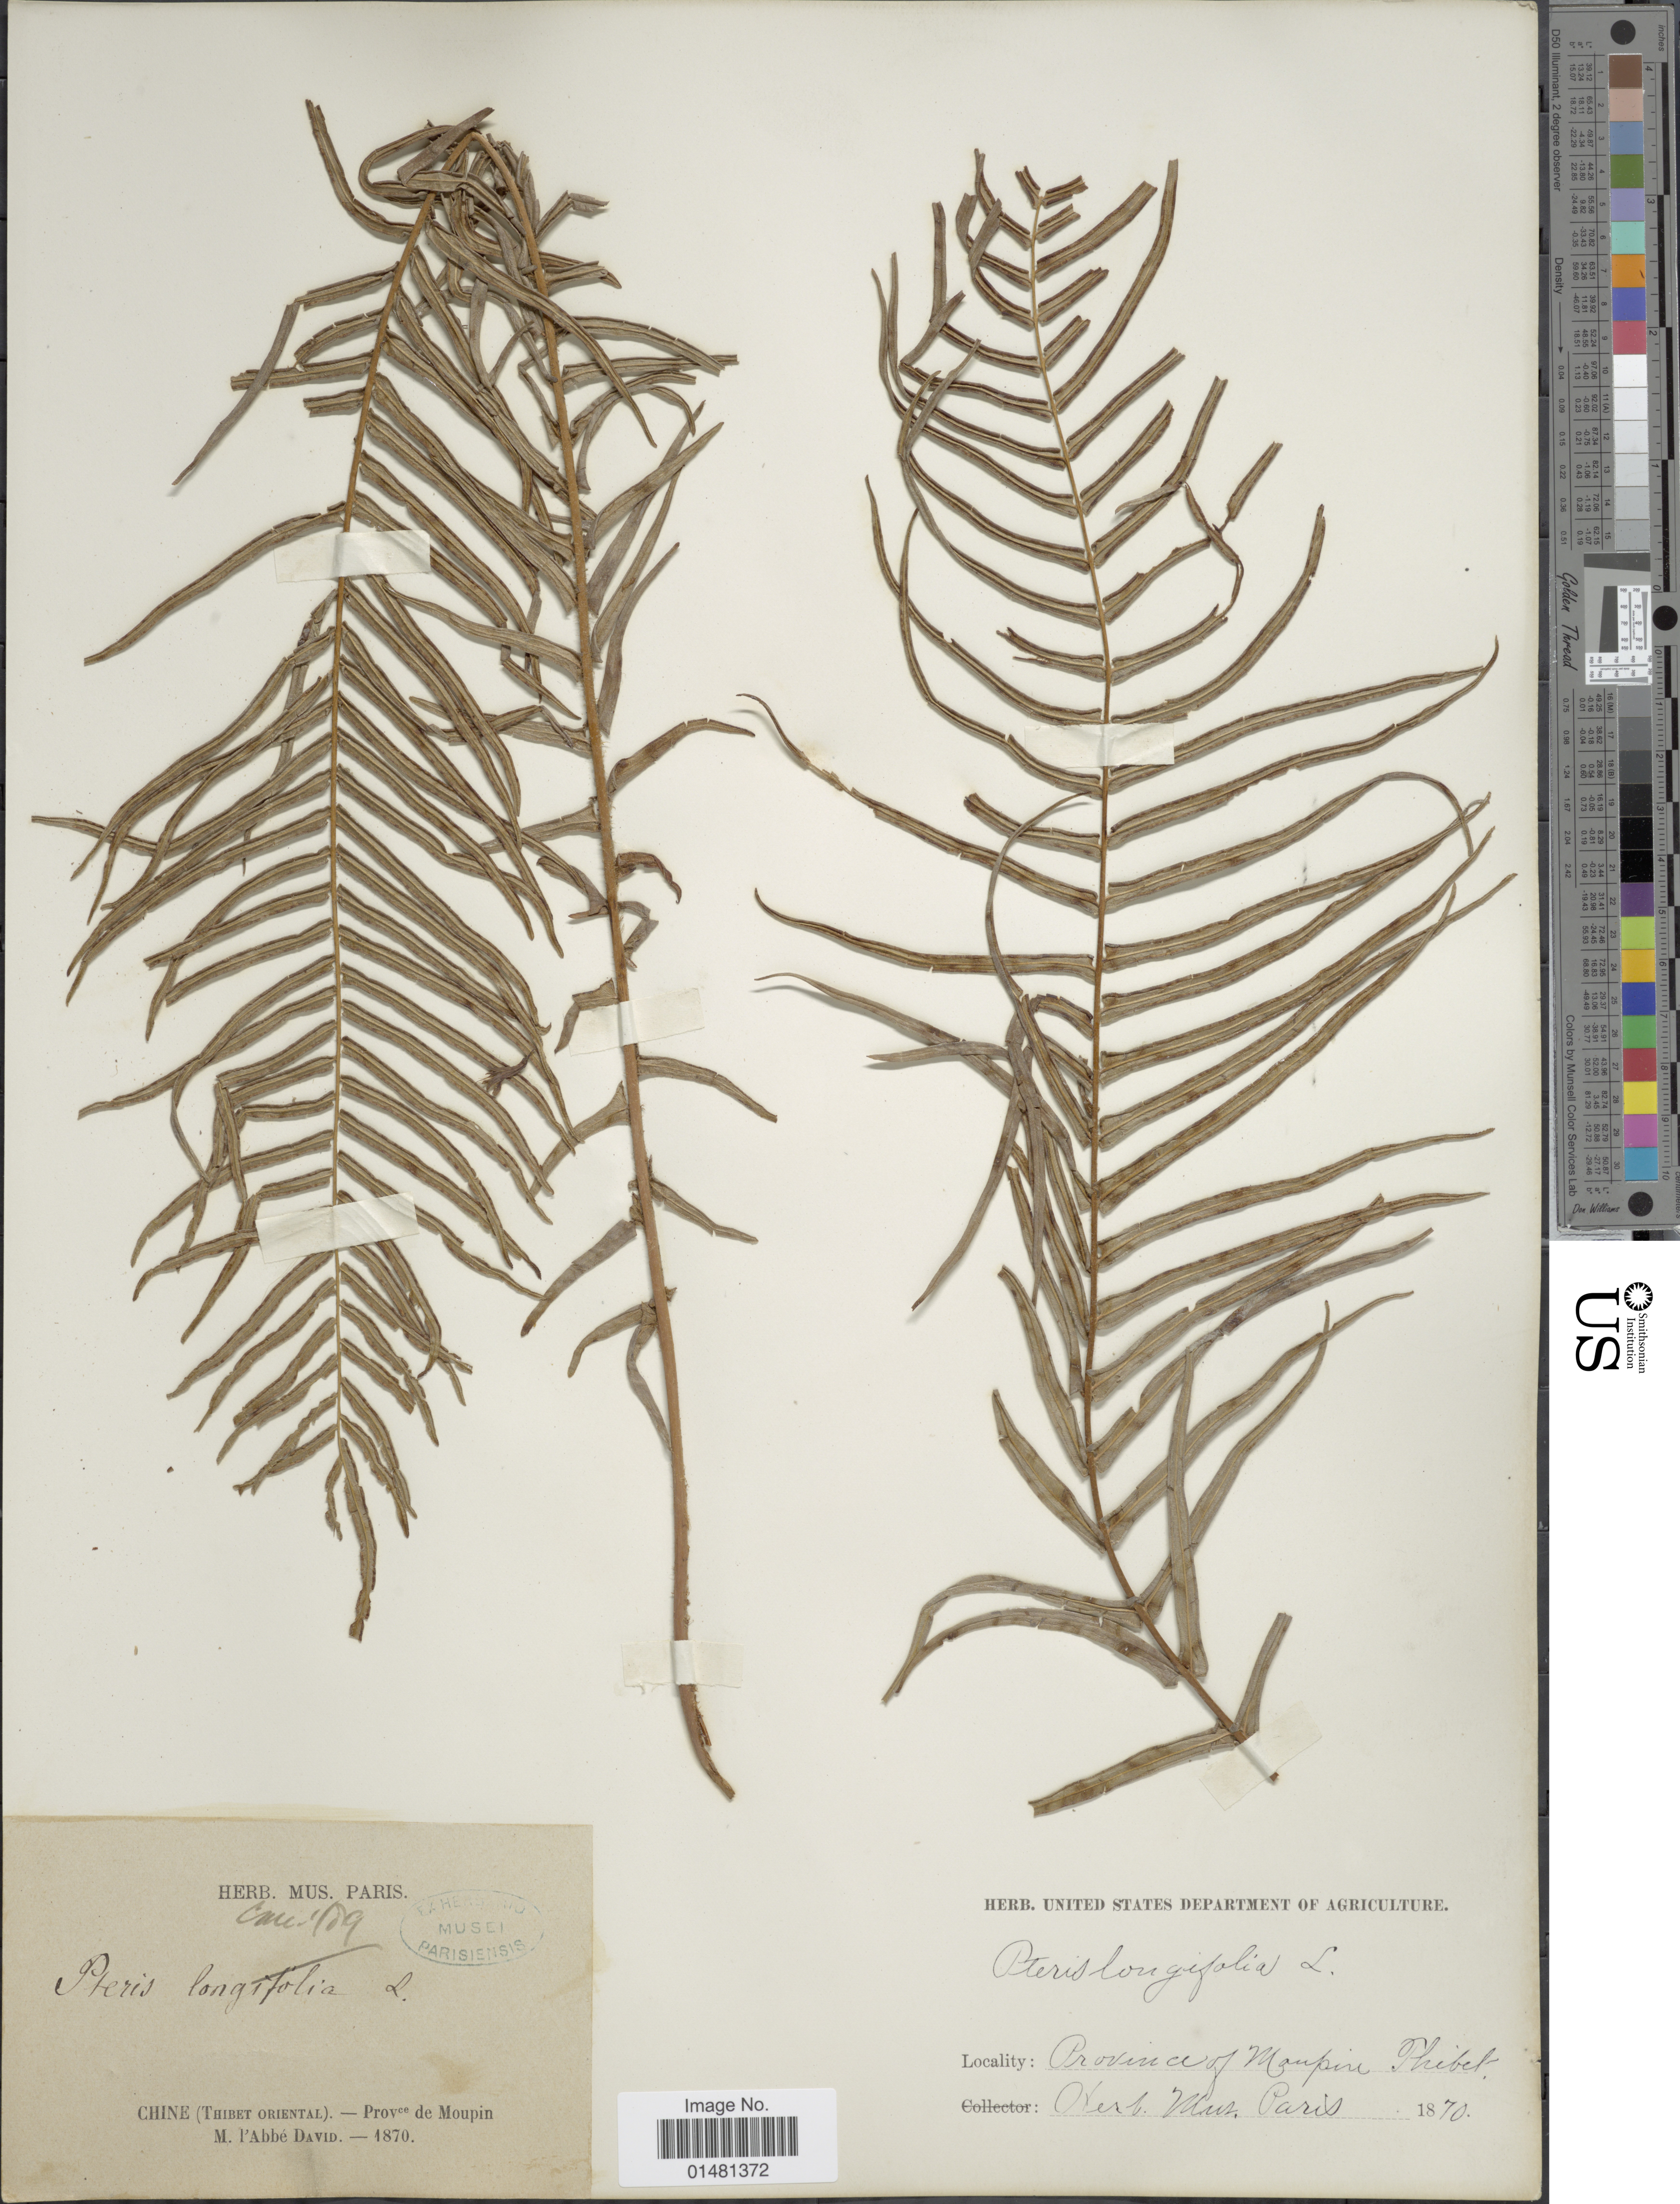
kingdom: Plantae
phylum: Tracheophyta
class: Polypodiopsida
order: Polypodiales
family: Pteridaceae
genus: Pteris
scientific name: Pteris vittata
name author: L.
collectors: ex herb. Mus. Paris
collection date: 1870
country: China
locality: (tibet Oriental) - Prov de Moupin